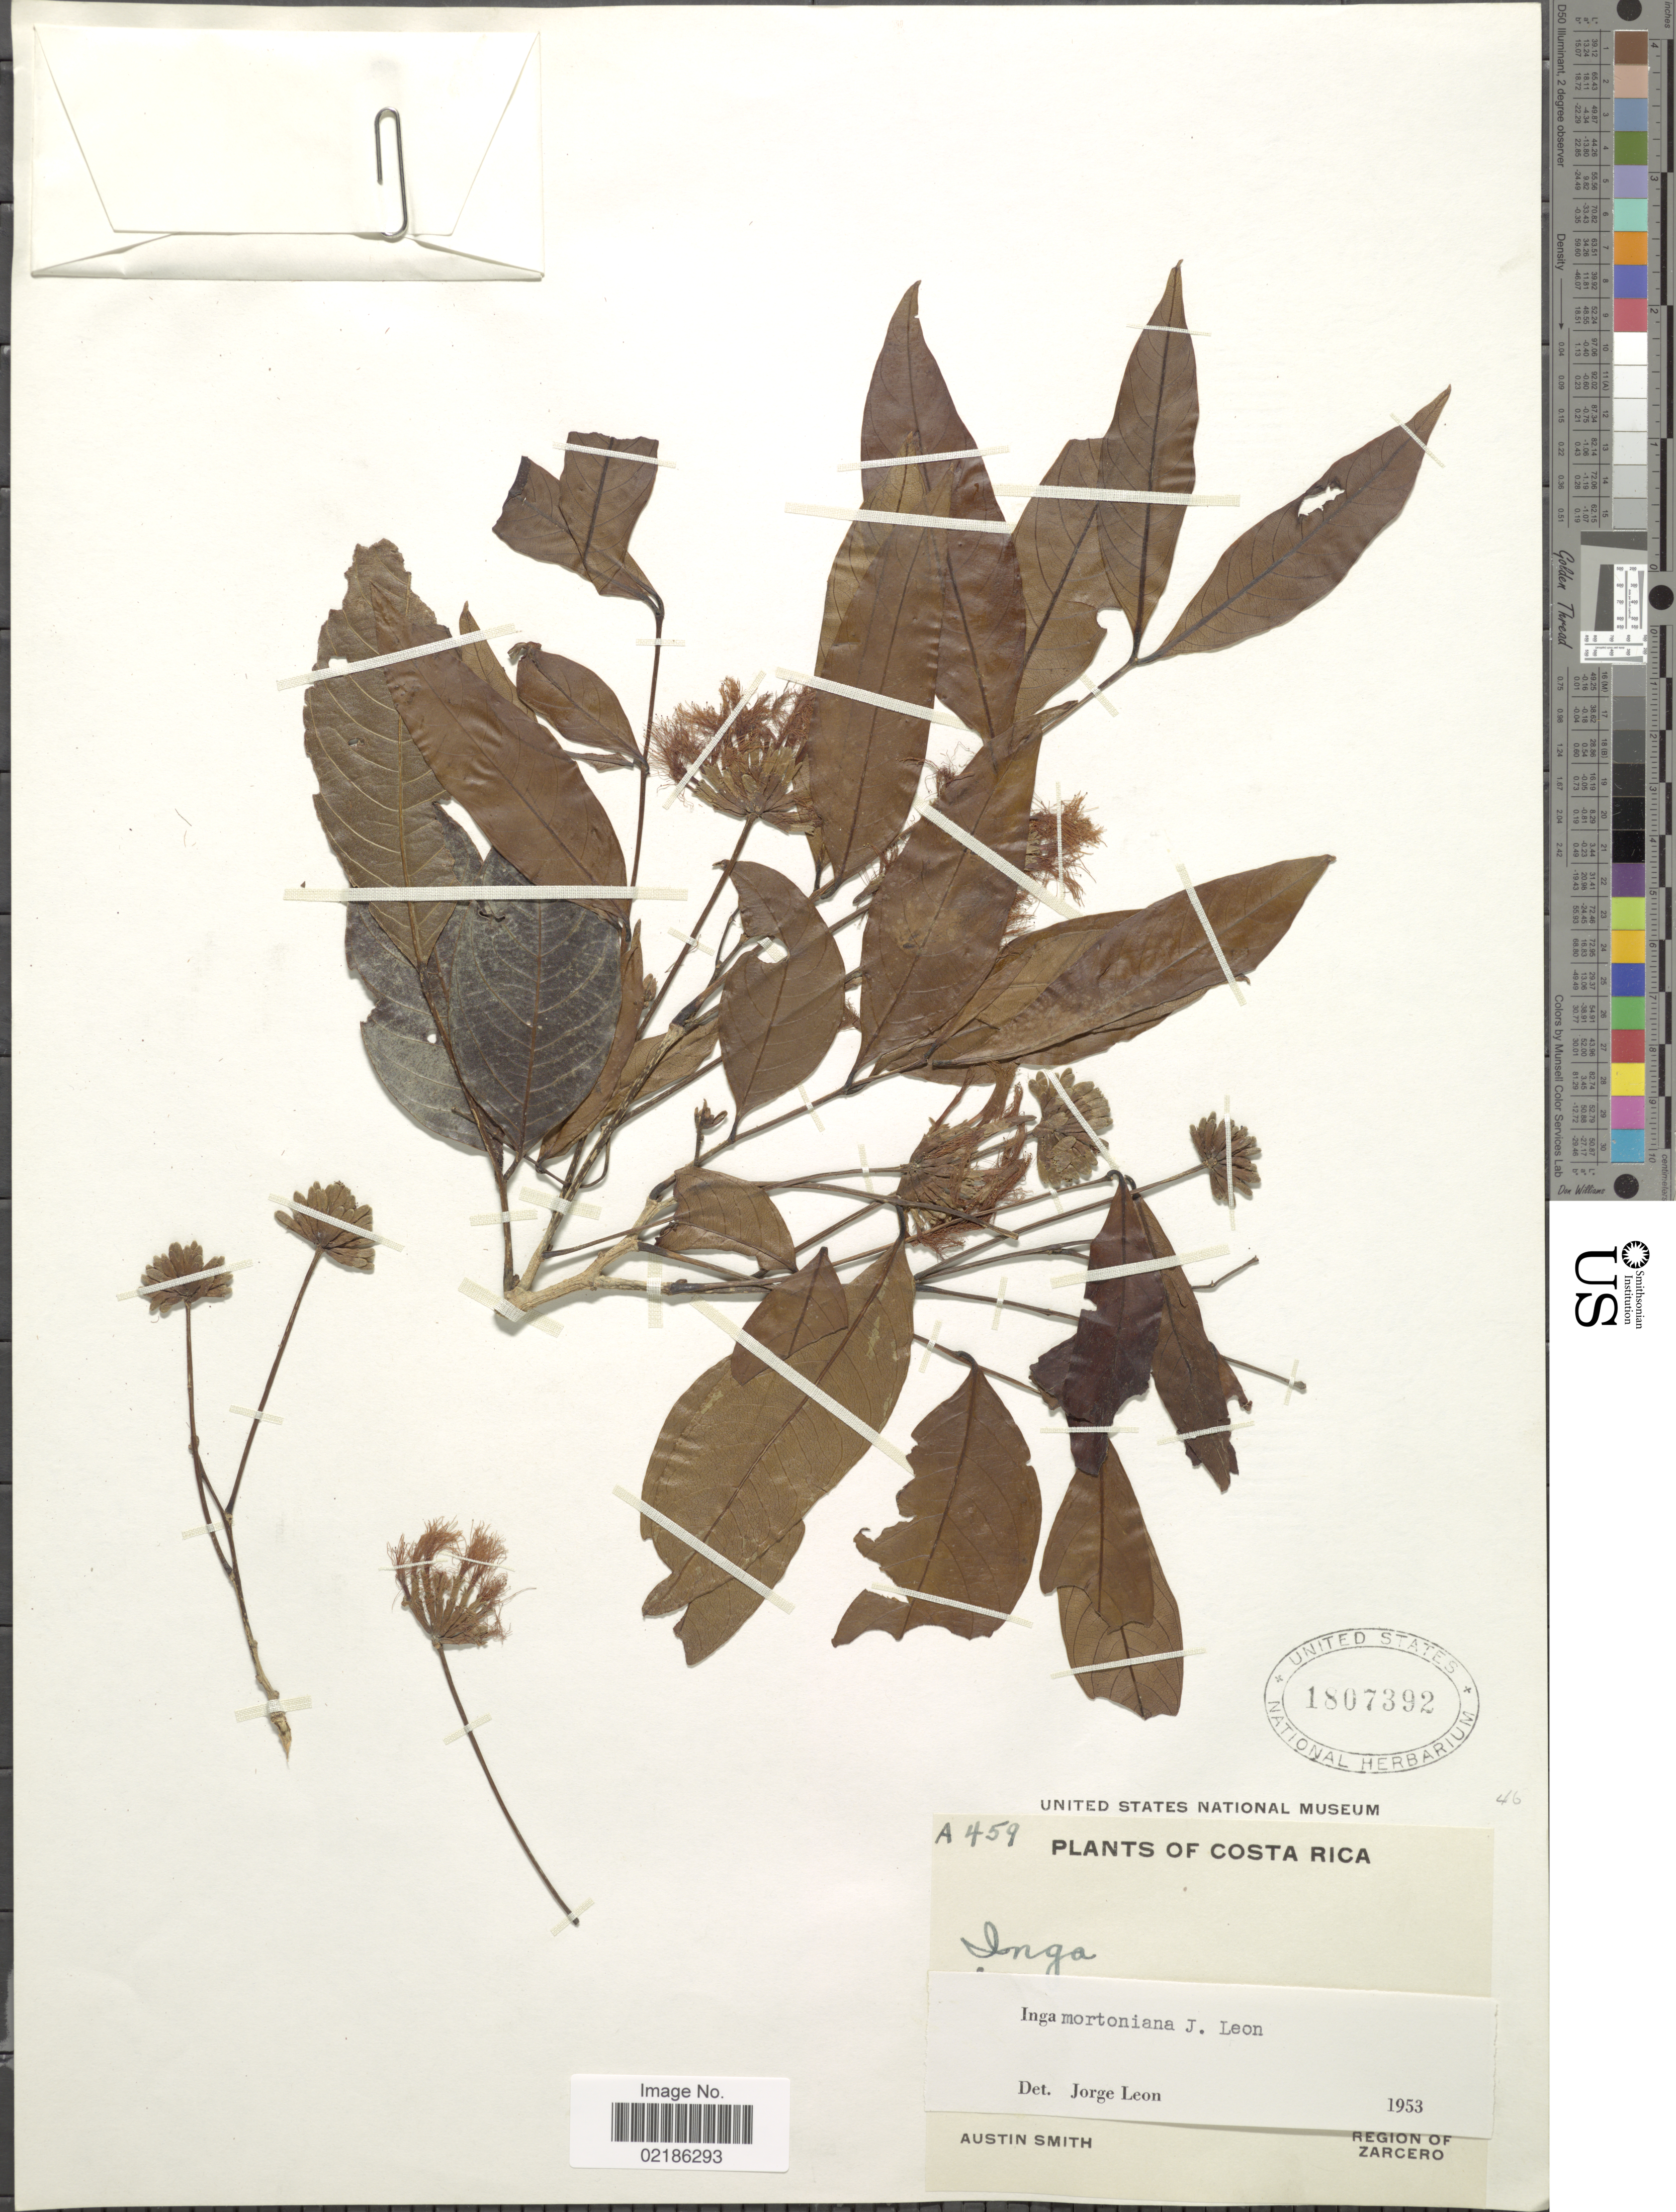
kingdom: Plantae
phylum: Tracheophyta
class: Magnoliopsida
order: Fabales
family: Fabaceae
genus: Inga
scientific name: Inga mortoniana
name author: J. León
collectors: Aust P. Smith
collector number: A459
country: Costa Rica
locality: Region of Zarcero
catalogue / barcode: US 1807392